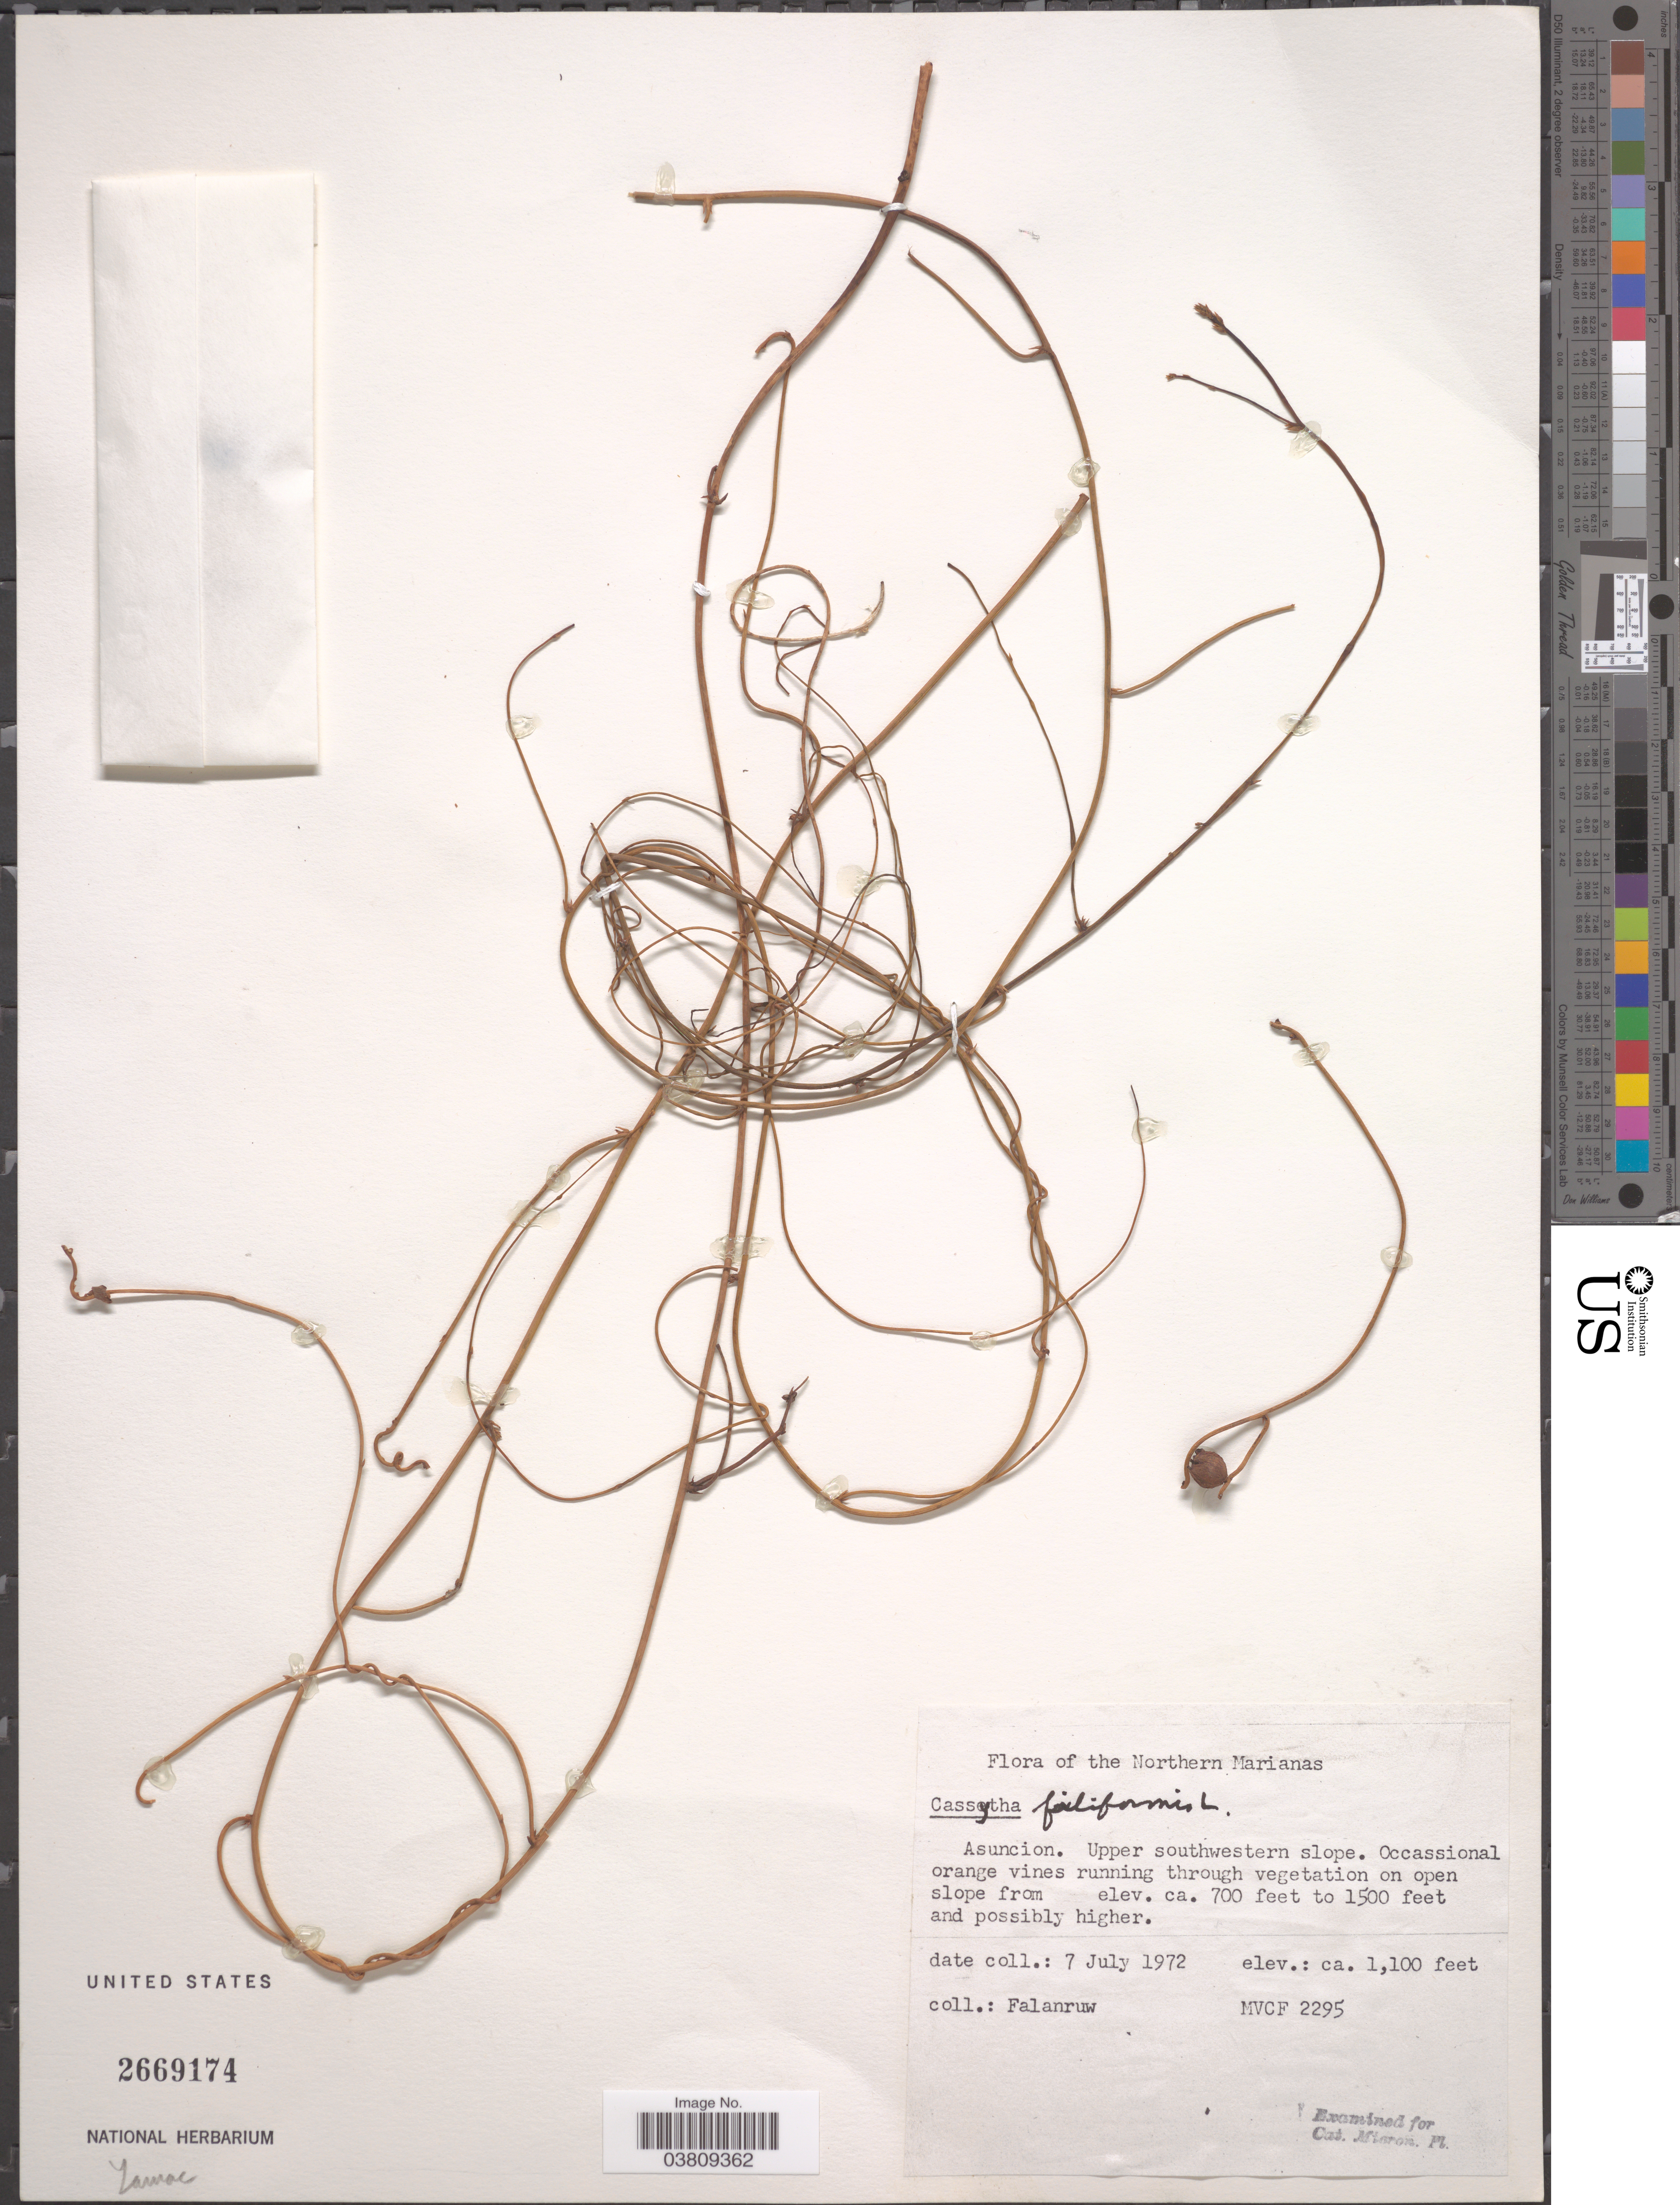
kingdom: Plantae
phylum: Tracheophyta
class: Magnoliopsida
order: Laurales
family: Lauraceae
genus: Cassytha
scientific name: Cassytha filiformis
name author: L.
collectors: Falanruw, --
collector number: MVCF2295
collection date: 1972-07-07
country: Northern Mariana Islands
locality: The Northern Marianas. Asuncion. Upper southwestern slope.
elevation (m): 213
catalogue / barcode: US 2669174